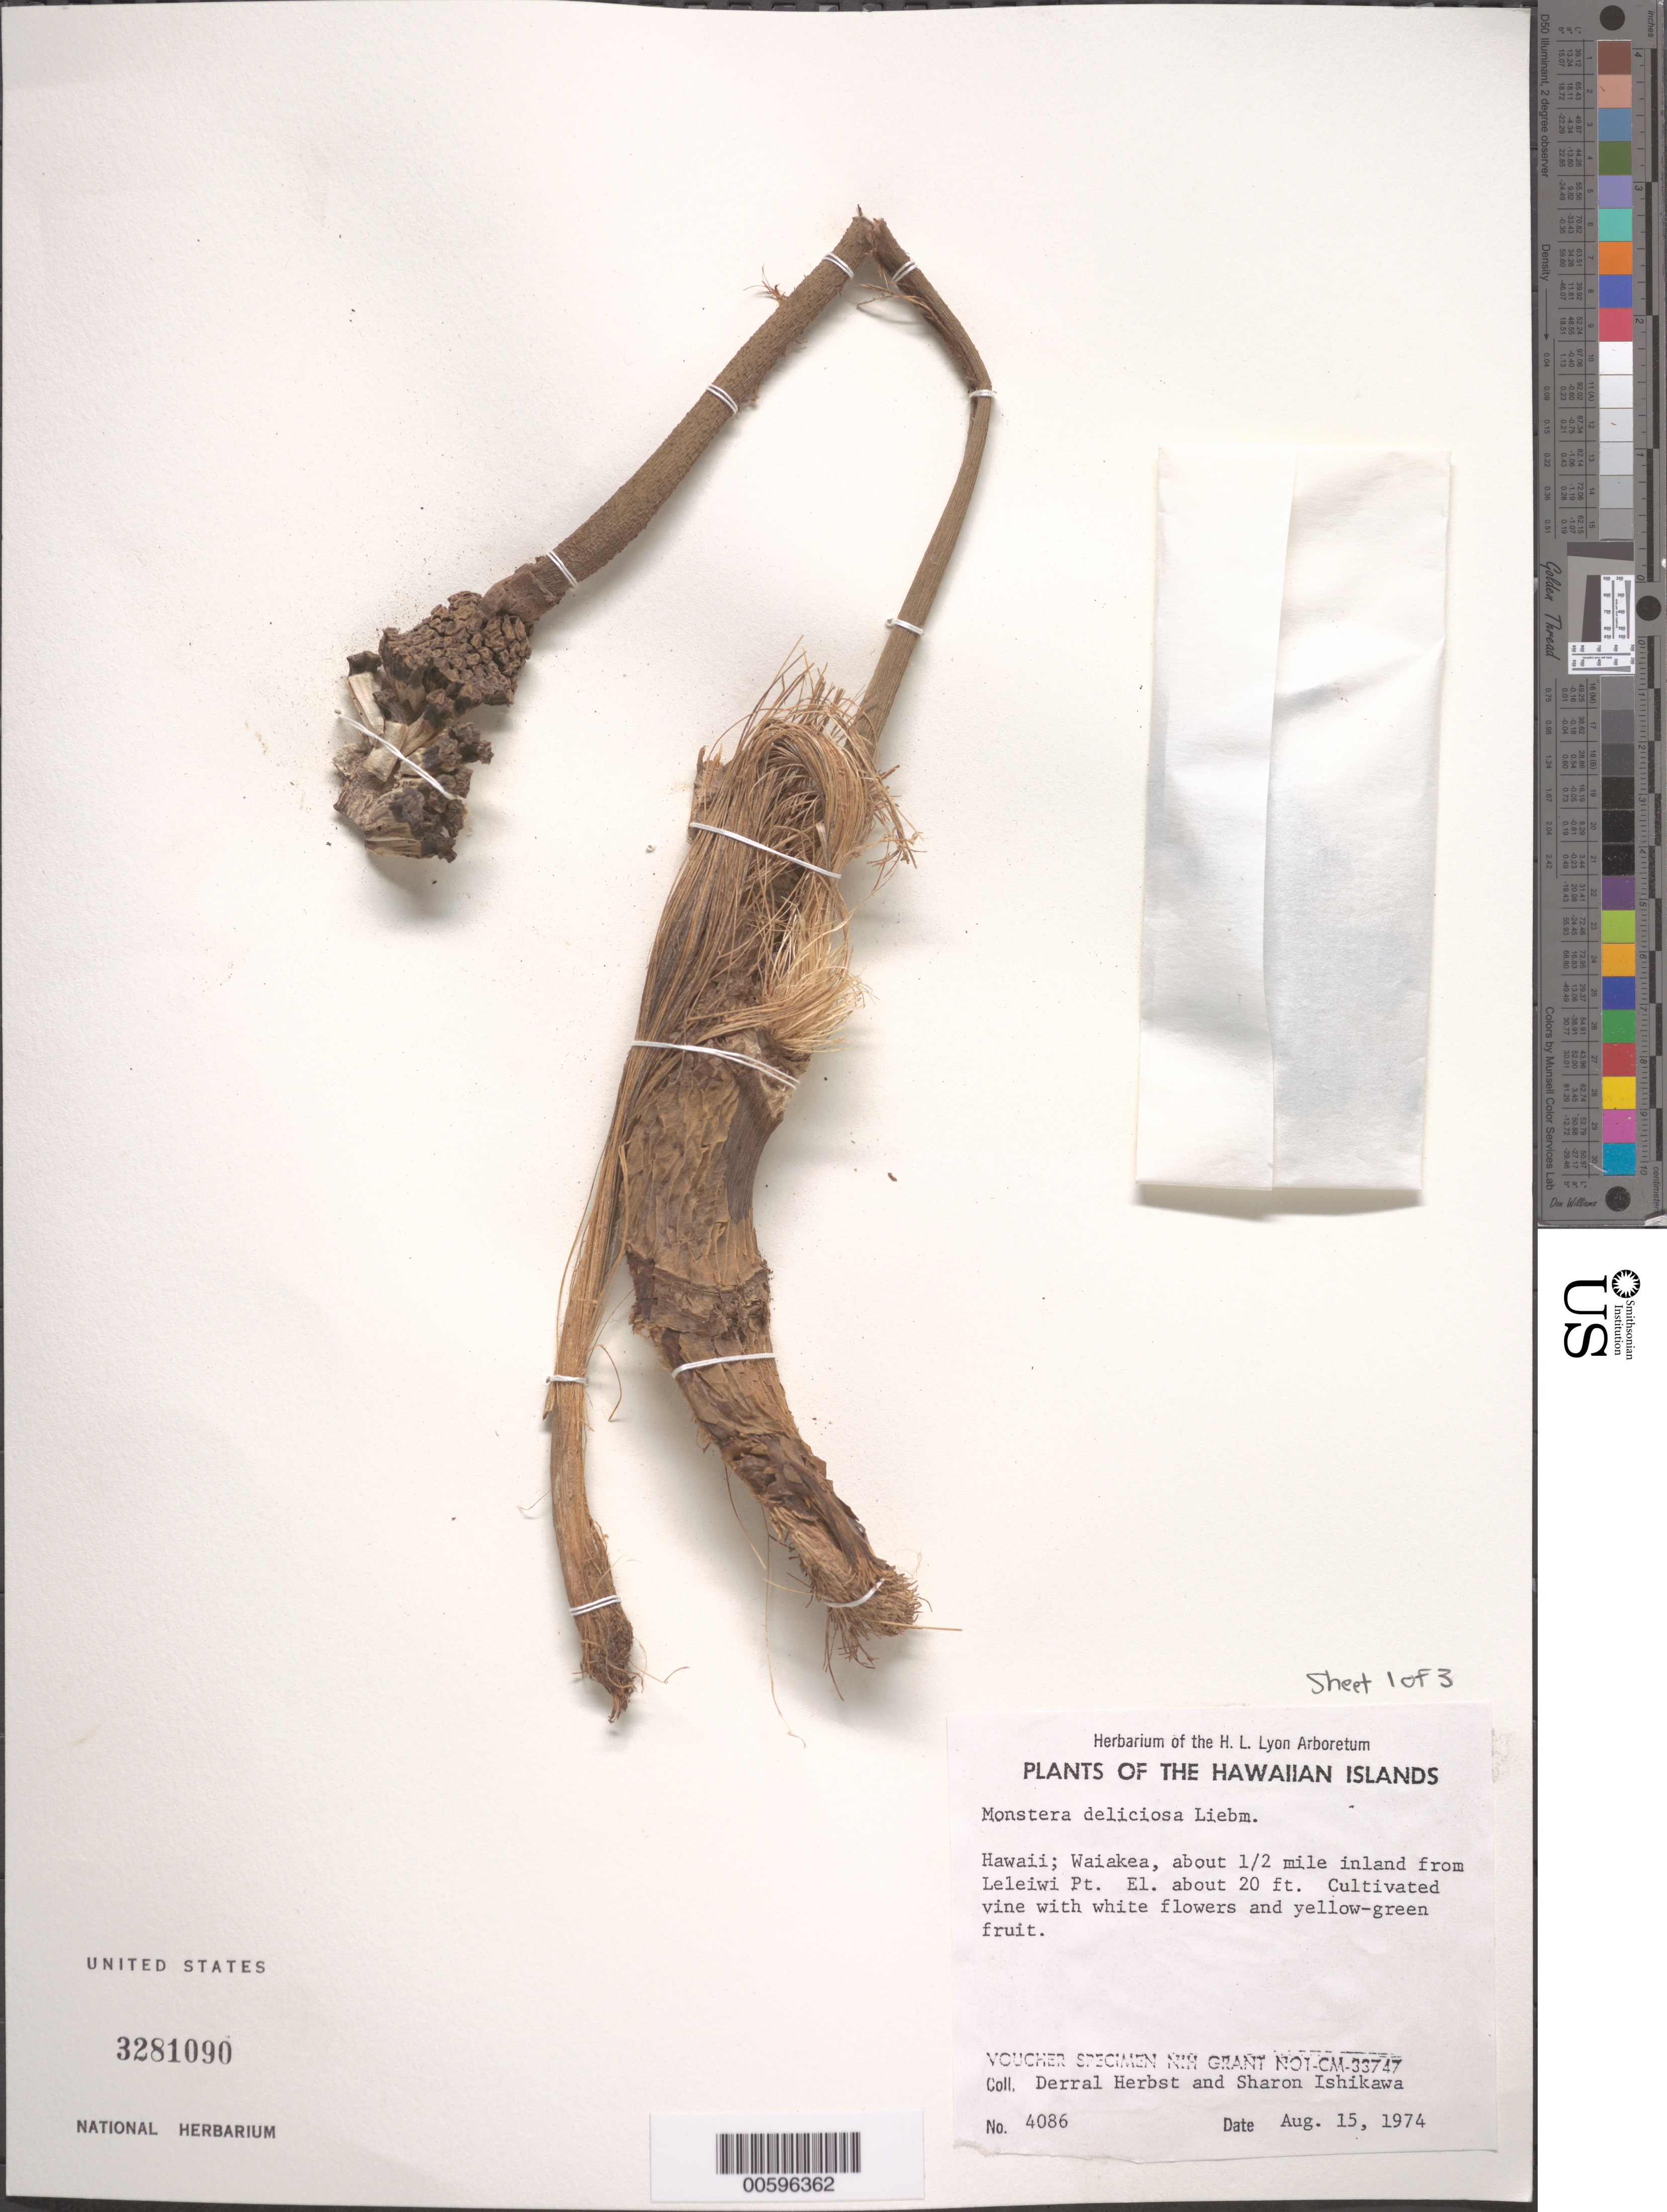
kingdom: Plantae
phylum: Tracheophyta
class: Liliopsida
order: Alismatales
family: Araceae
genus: Monstera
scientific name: Monstera deliciosa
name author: Liebm.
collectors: D. R. Herbst & S. Ishikawa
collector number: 4086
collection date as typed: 15 Aug 1974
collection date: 1974-08-15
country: United States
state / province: Hawaii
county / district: Hawaii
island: Hawaii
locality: Waiakea, ca .5 mi inland from Leleiwi Pt.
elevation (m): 6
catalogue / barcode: US 3281090